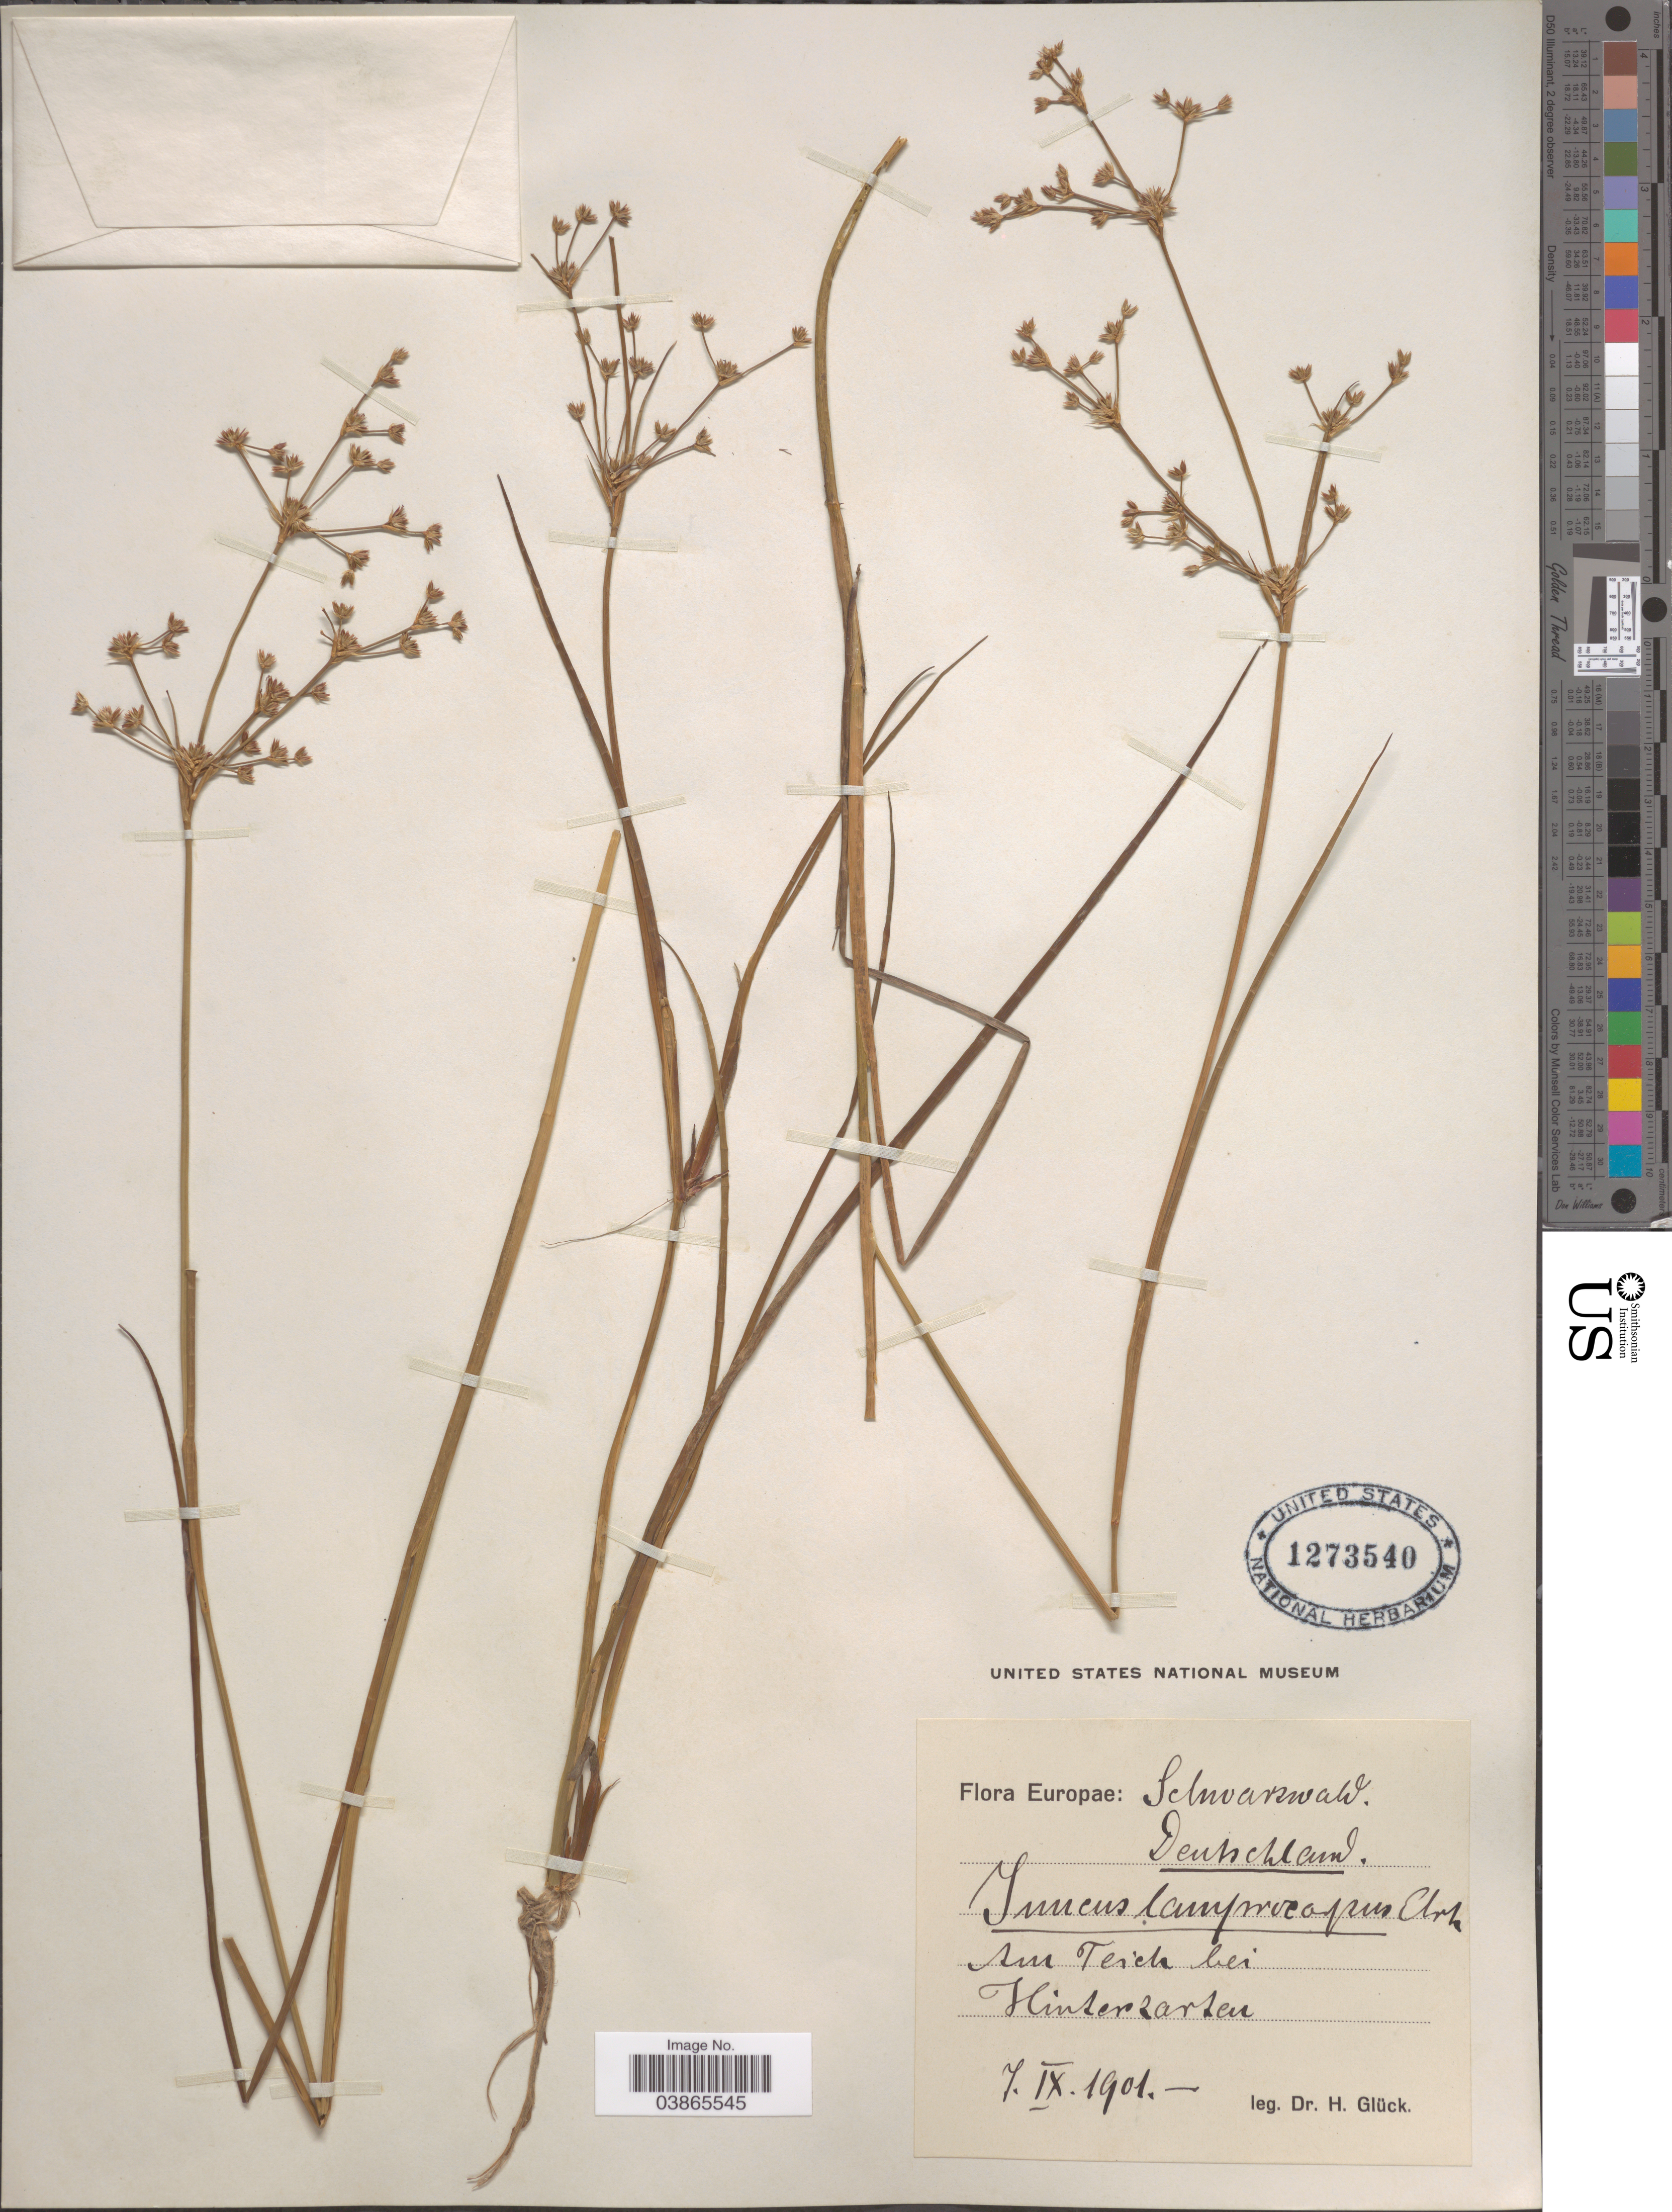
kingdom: Plantae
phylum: Tracheophyta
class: Liliopsida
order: Poales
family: Juncaceae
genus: Juncus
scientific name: Juncus lampocarpus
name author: Ehrh.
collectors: H. Glück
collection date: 1901-09-07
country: Germany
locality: Schwarzwald. Deutschland. Am Teich bei Hinterzarten.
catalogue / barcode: US 1273540